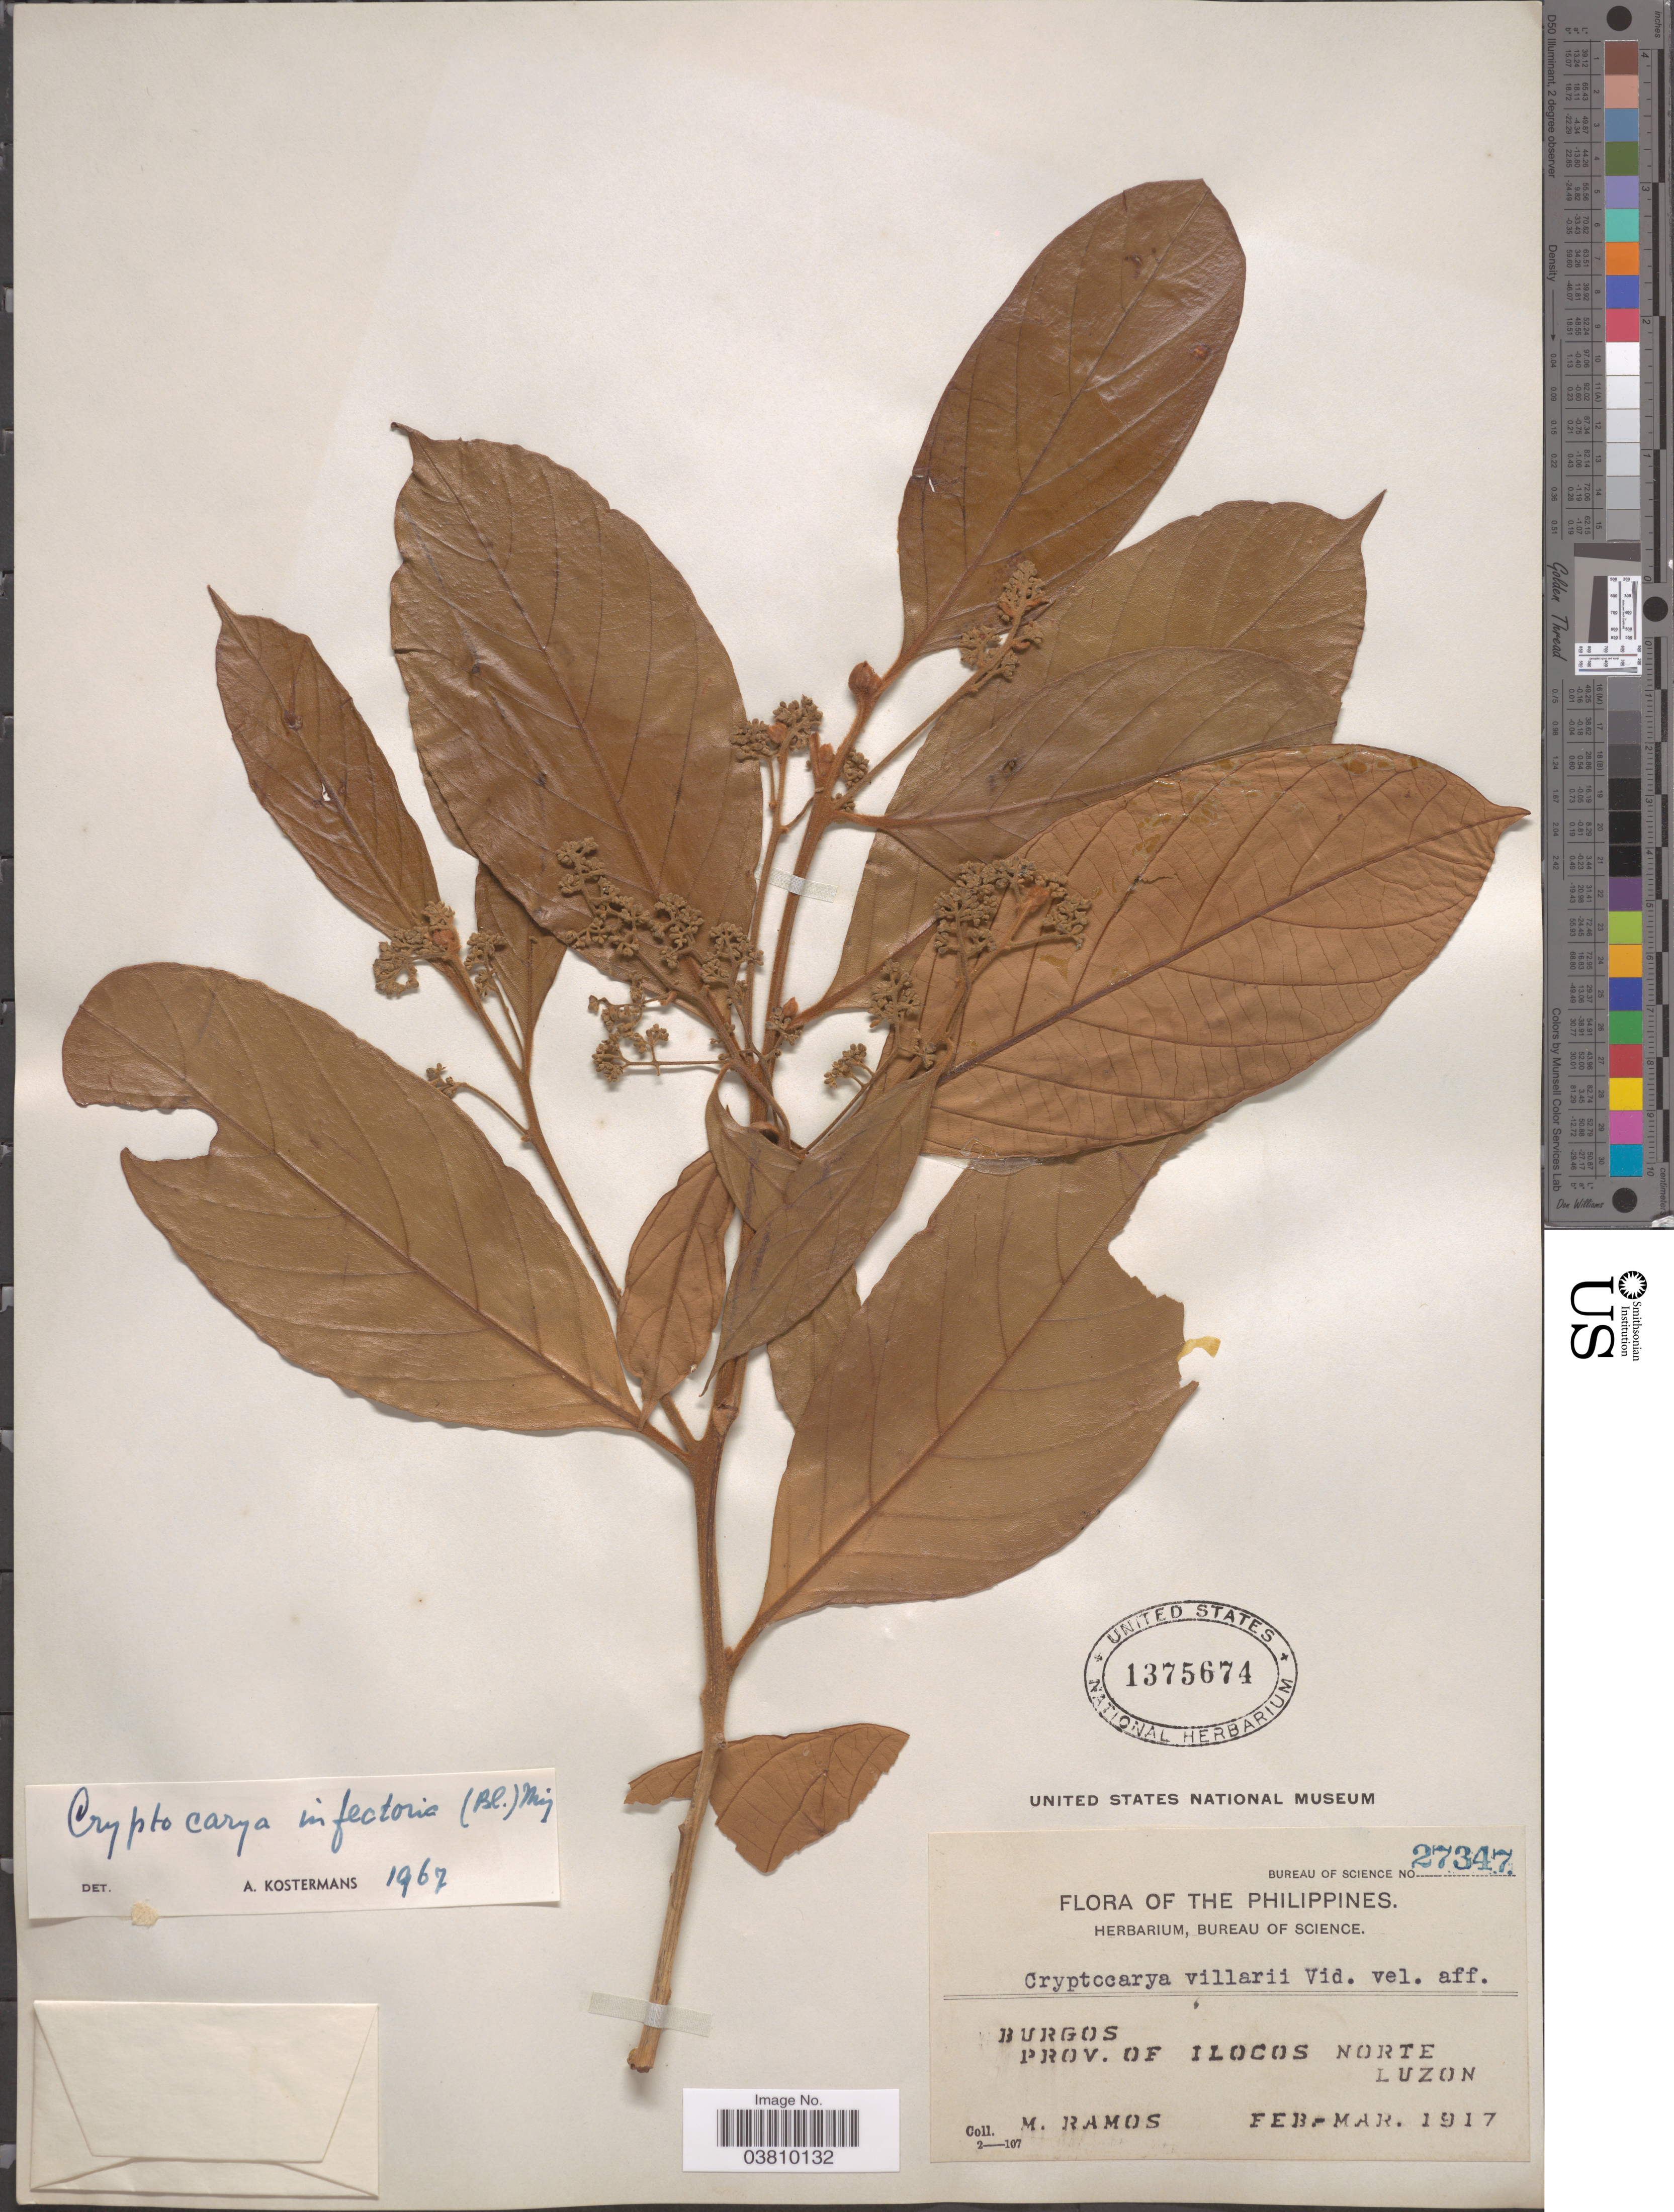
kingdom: Plantae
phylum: Tracheophyta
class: Magnoliopsida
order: Laurales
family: Lauraceae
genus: Cryptocarya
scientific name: Cryptocarya infectoria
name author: Miq.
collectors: M. Ramos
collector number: Bureau of Science 27347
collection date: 1917-02/1917-03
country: Philippines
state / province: Ilocos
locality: Burgos. Prov. of Ilocos Norte, Luzon.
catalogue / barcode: US 1375674